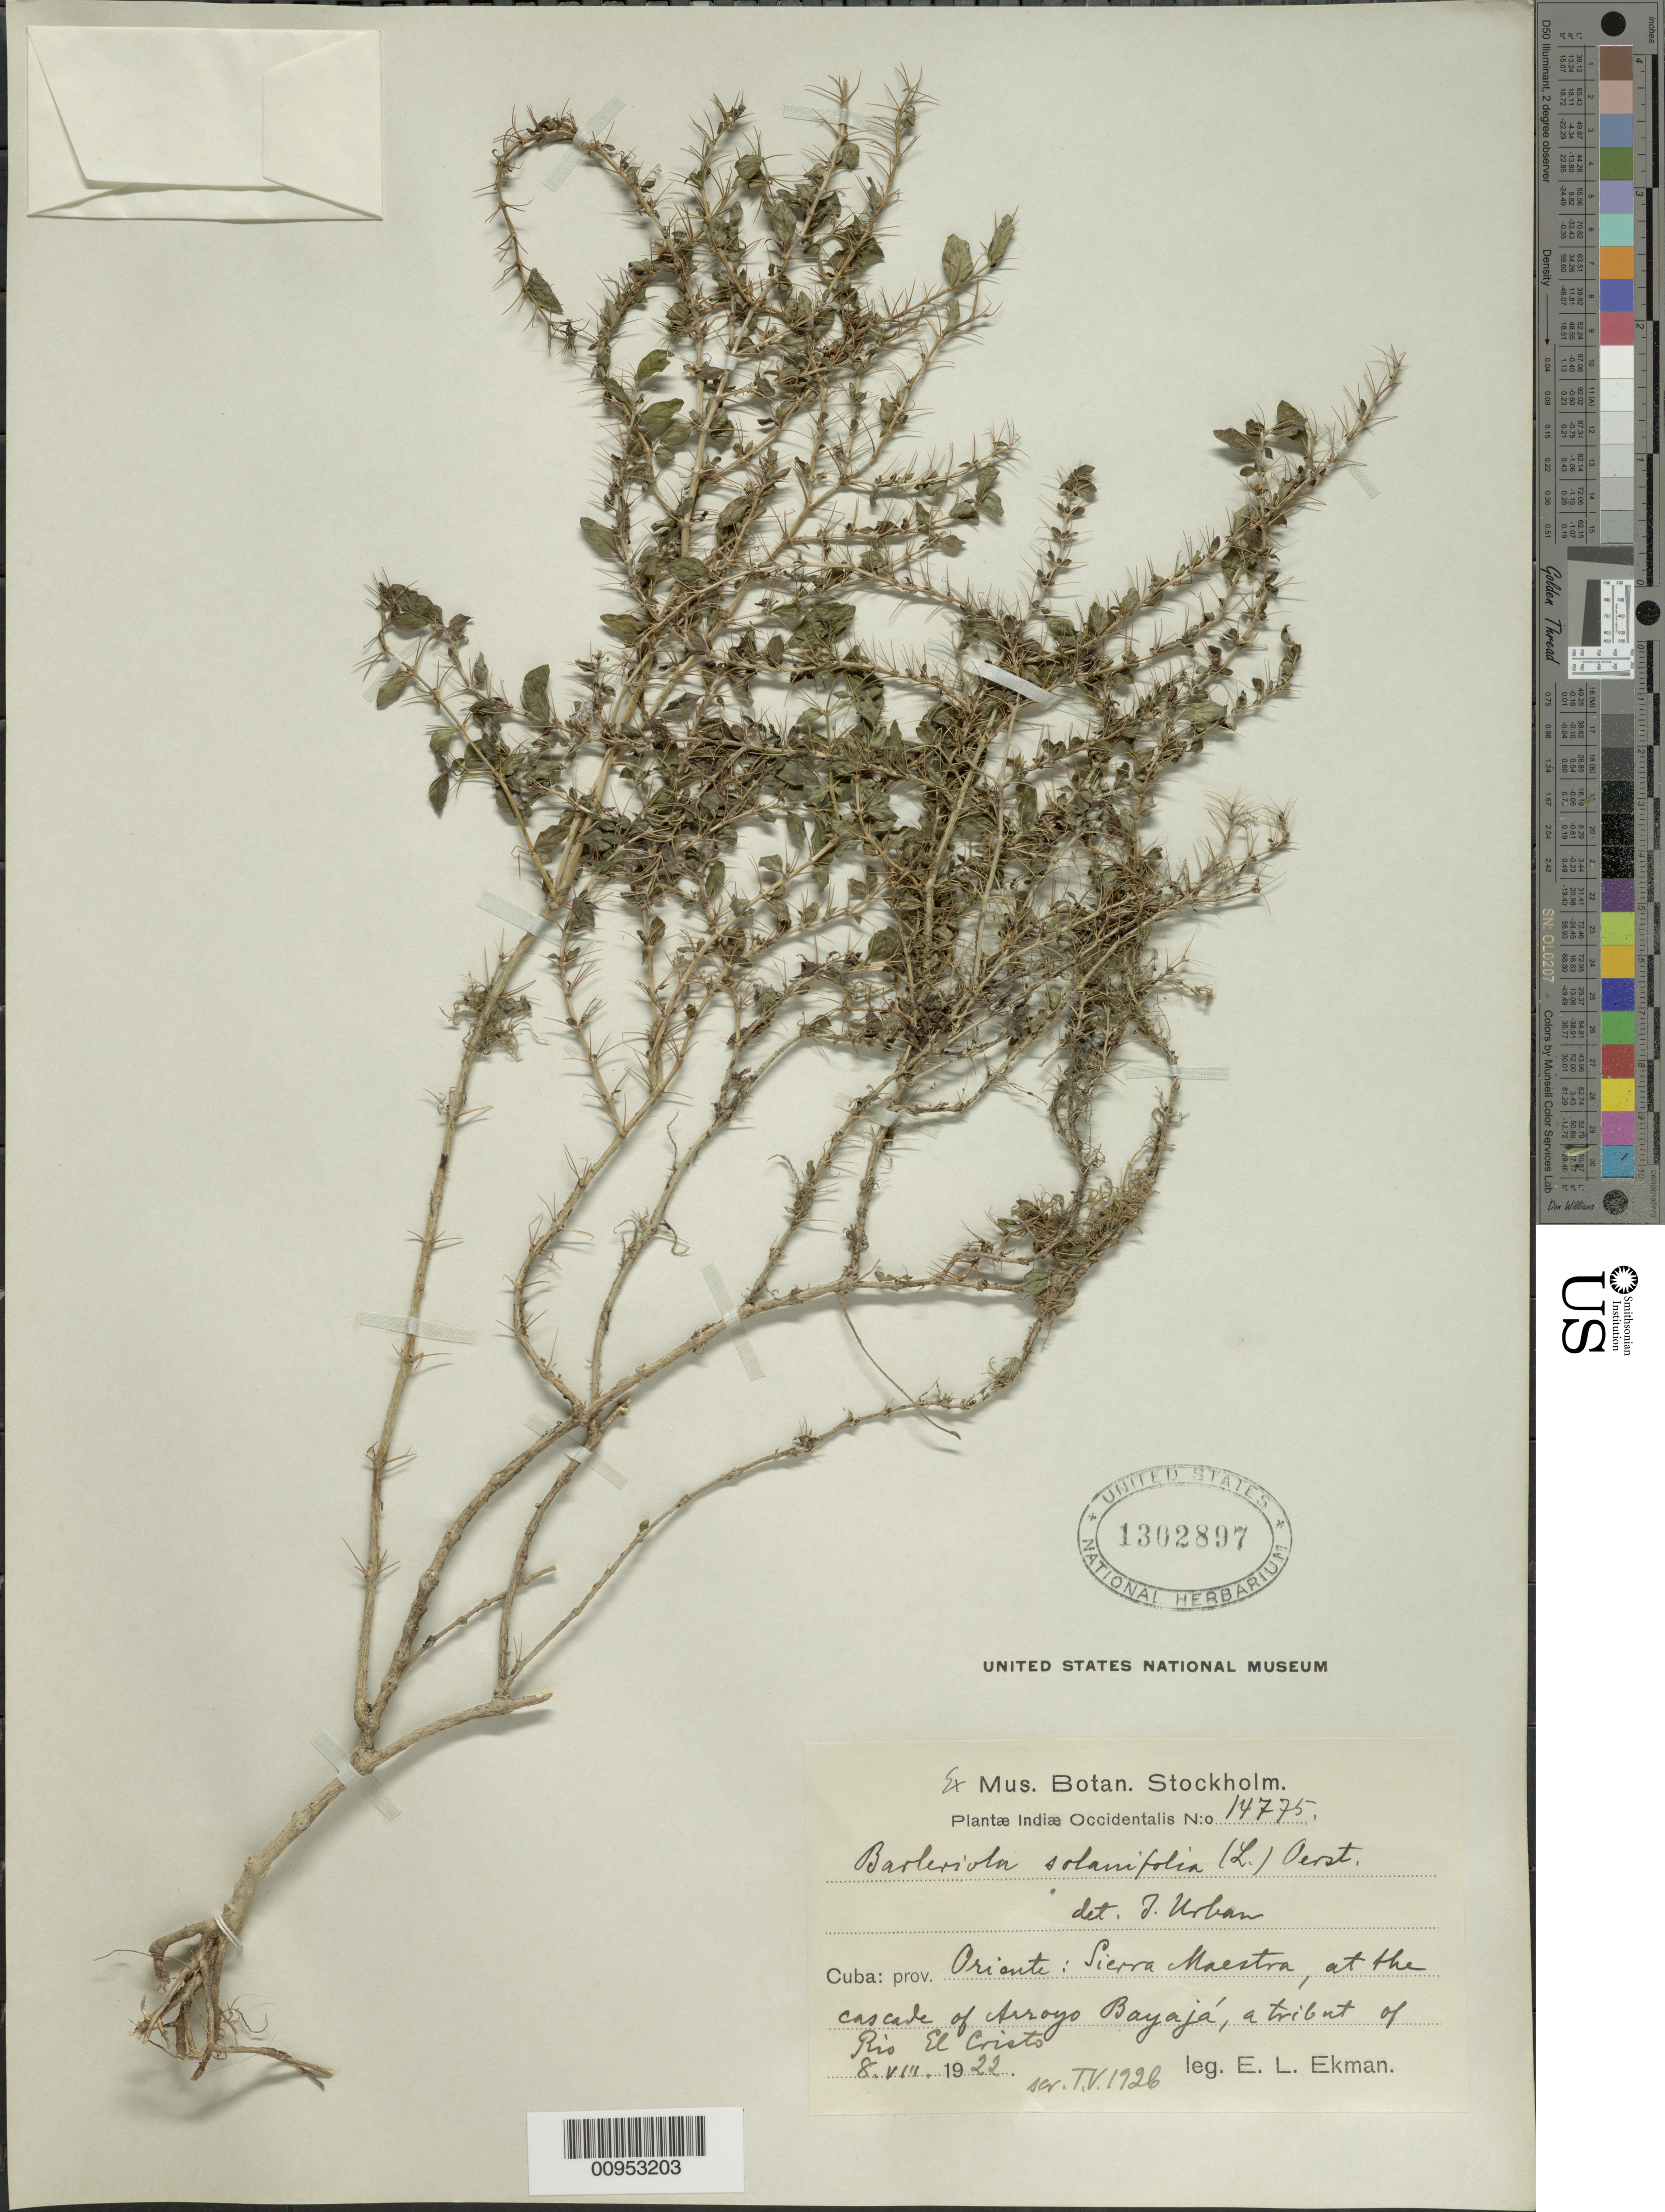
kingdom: Plantae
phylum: Tracheophyta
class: Magnoliopsida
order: Lamiales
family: Acanthaceae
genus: Barleriola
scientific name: Barleriola solanifolia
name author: (L.) Oerst. ex Lindau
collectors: E. L. Ekman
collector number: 14775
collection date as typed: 08 Jul 1922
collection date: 1922-07-08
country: Cuba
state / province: Oriente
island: Cuba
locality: Sierra Maestra, at cascade of Arroyo Bayajá, a tribu of Río El Cristo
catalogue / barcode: US 1302897